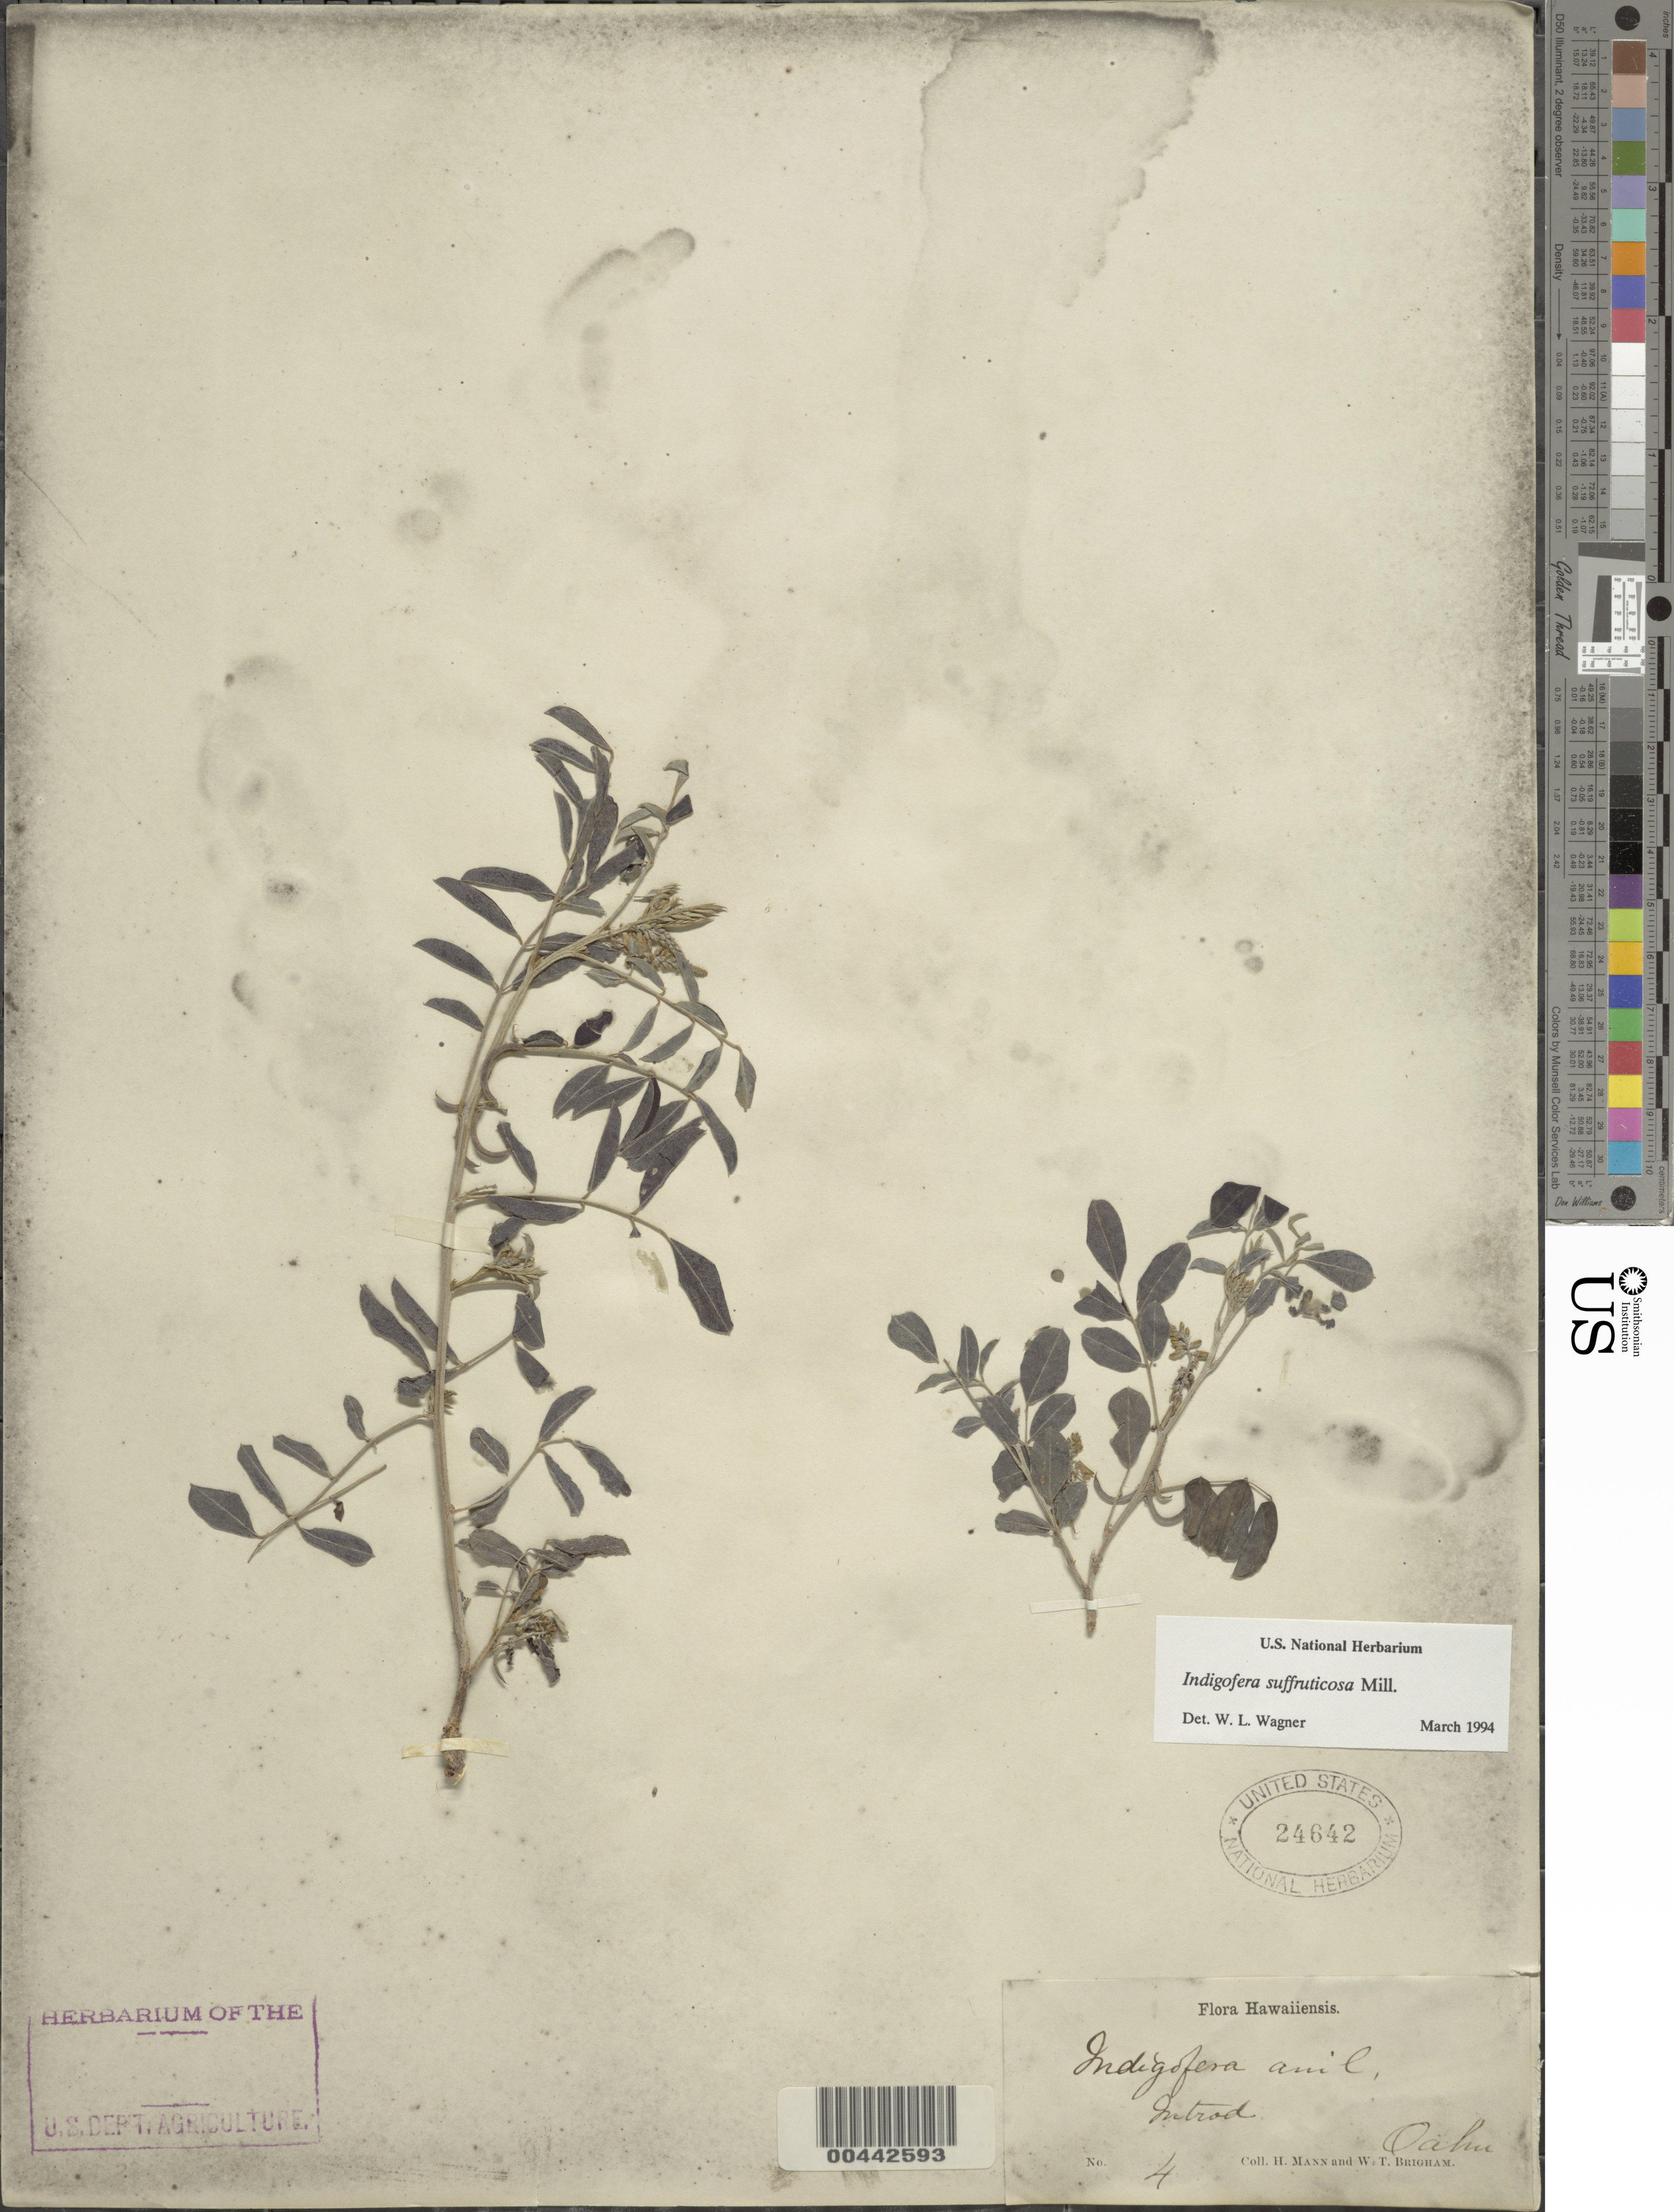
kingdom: Plantae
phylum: Tracheophyta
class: Magnoliopsida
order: Fabales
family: Fabaceae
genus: Indigofera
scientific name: Indigofera suffruticosa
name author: Mill.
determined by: Wagner, W. L., (BOT), Smithsonian Institution - National Museum of Natural History (UNITED STATES)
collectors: H. Mann & W. T. Brigham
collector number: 4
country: United States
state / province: Hawaii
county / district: Honolulu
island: Oahu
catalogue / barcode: US 24642